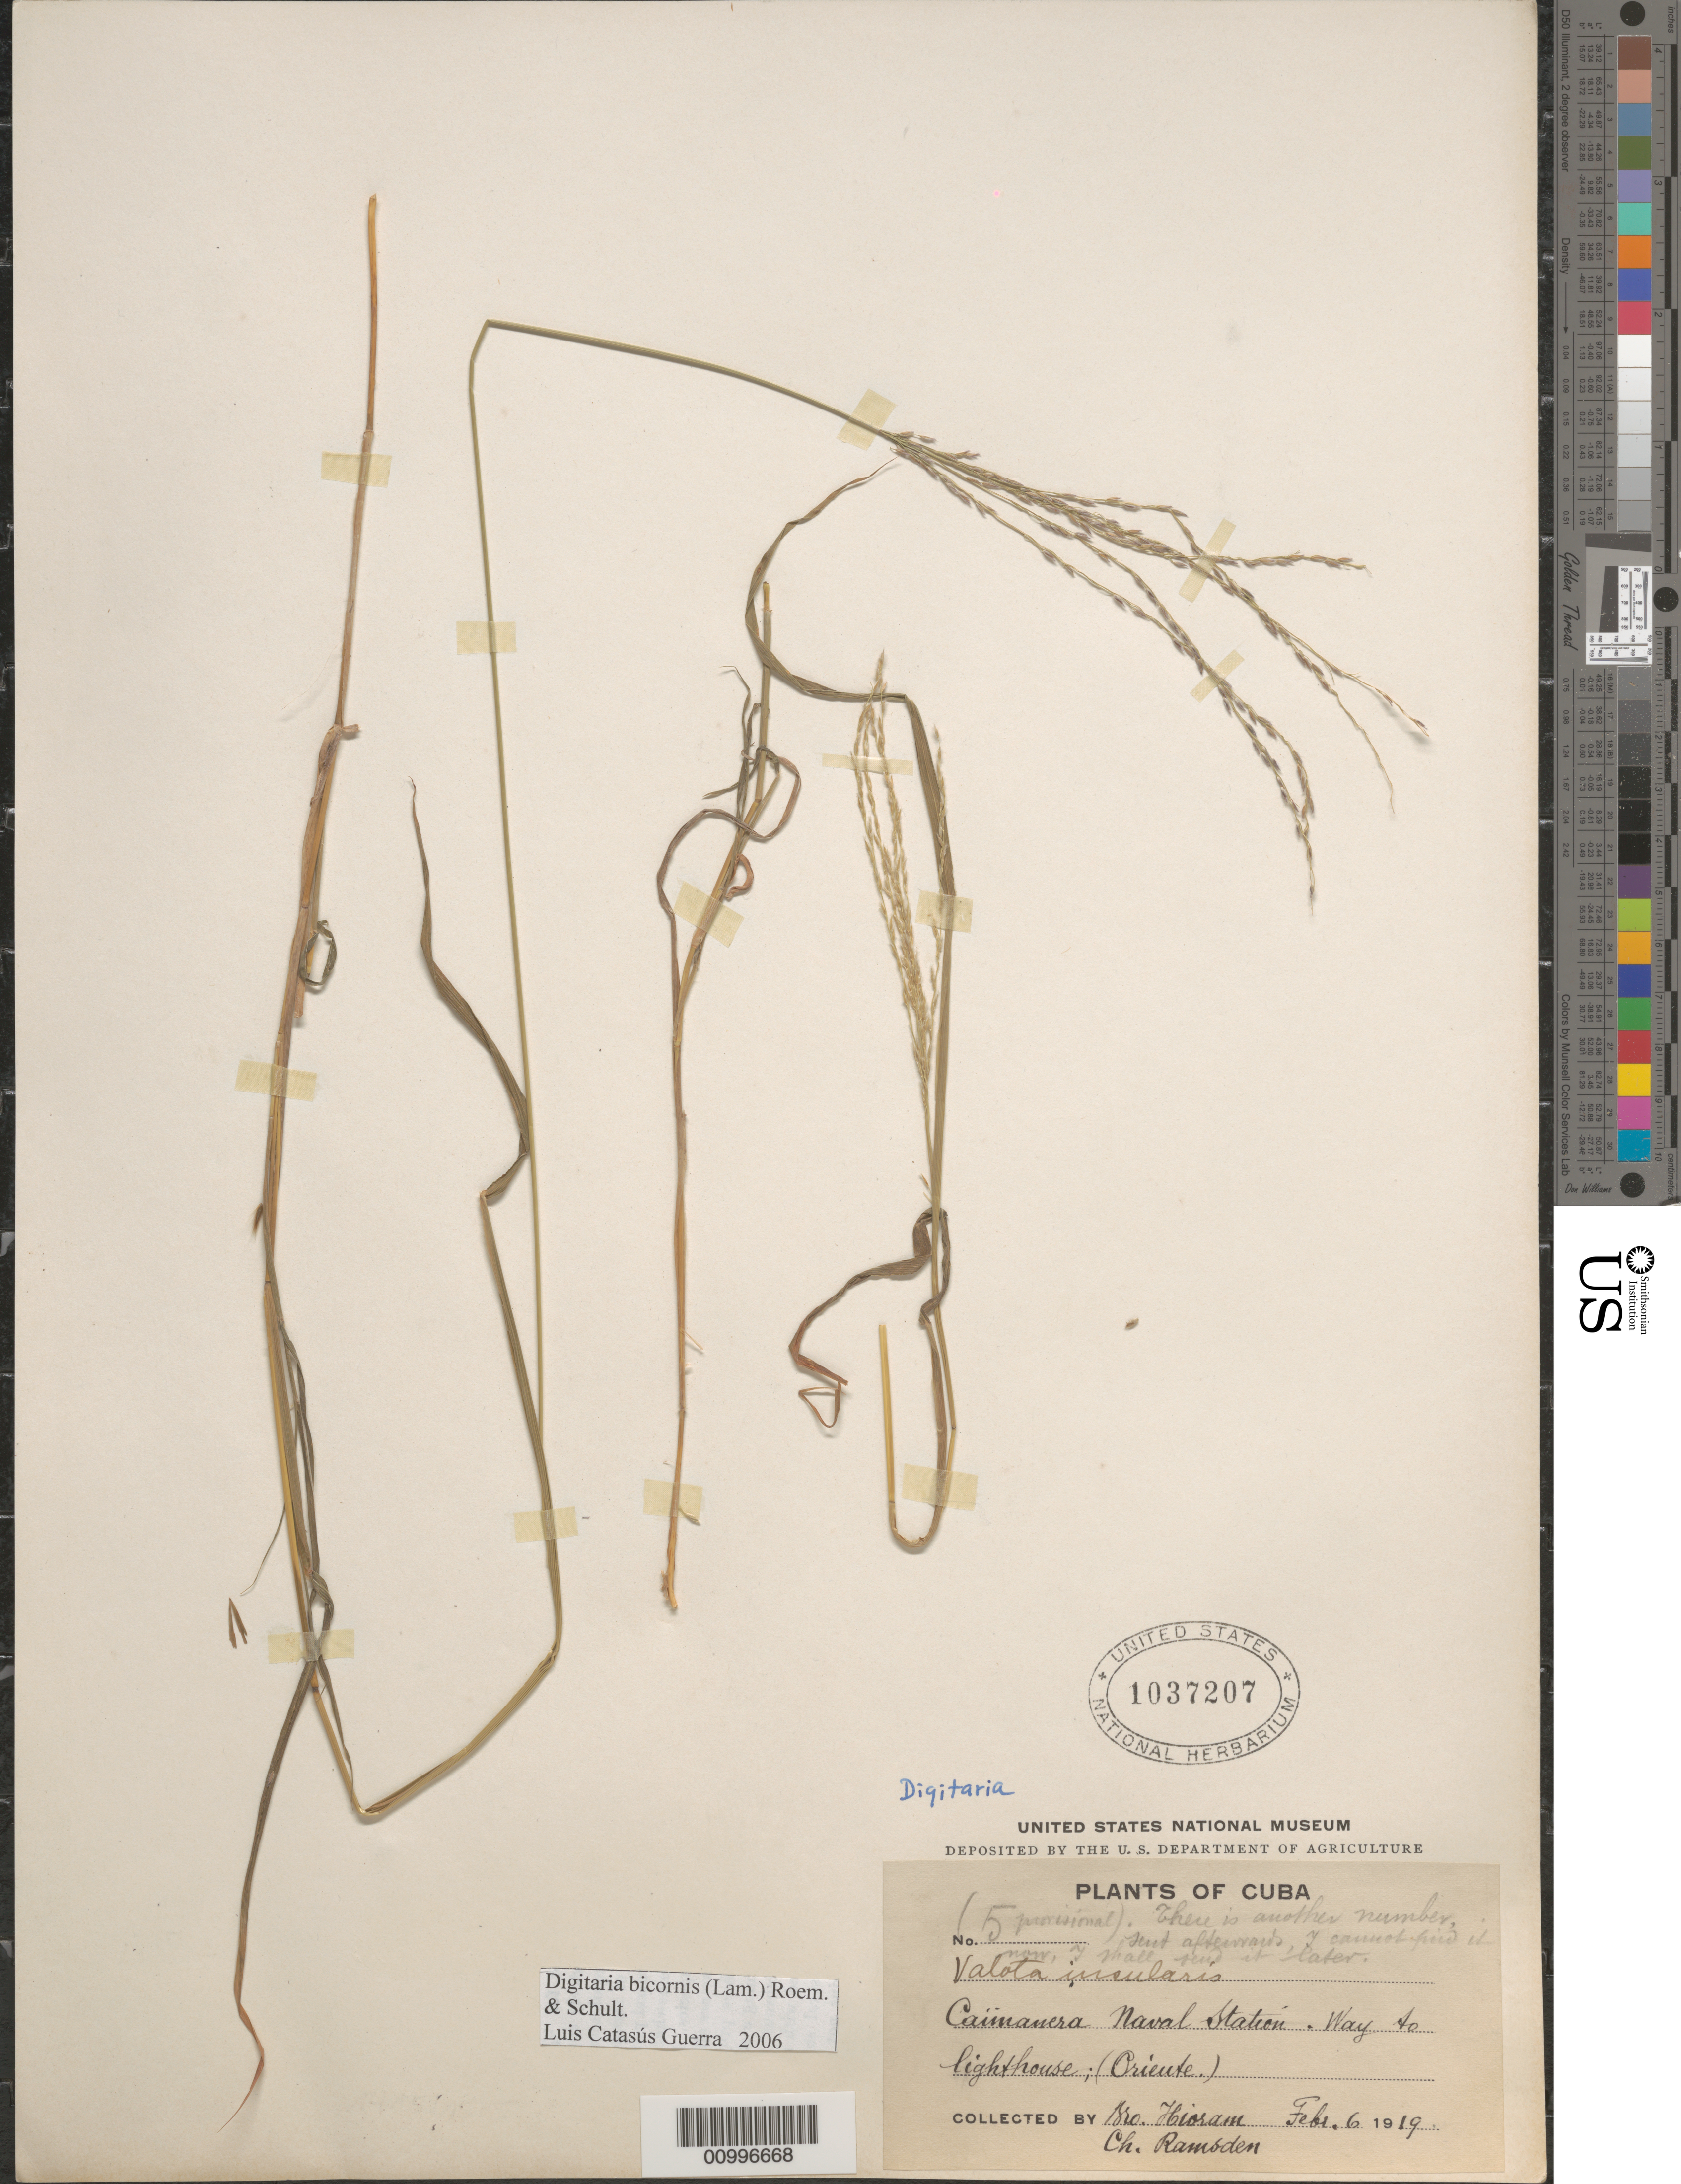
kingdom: Plantae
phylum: Tracheophyta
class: Liliopsida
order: Poales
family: Poaceae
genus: Digitaria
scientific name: Digitaria bicornis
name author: (Lam.) Roem. & Schult.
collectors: Bro. Hioram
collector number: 5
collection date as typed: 06 Feb 1919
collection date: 1919-02-06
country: Cuba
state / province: Guantánamo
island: Cuba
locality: Caimanera Naval Station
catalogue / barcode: US 1037207